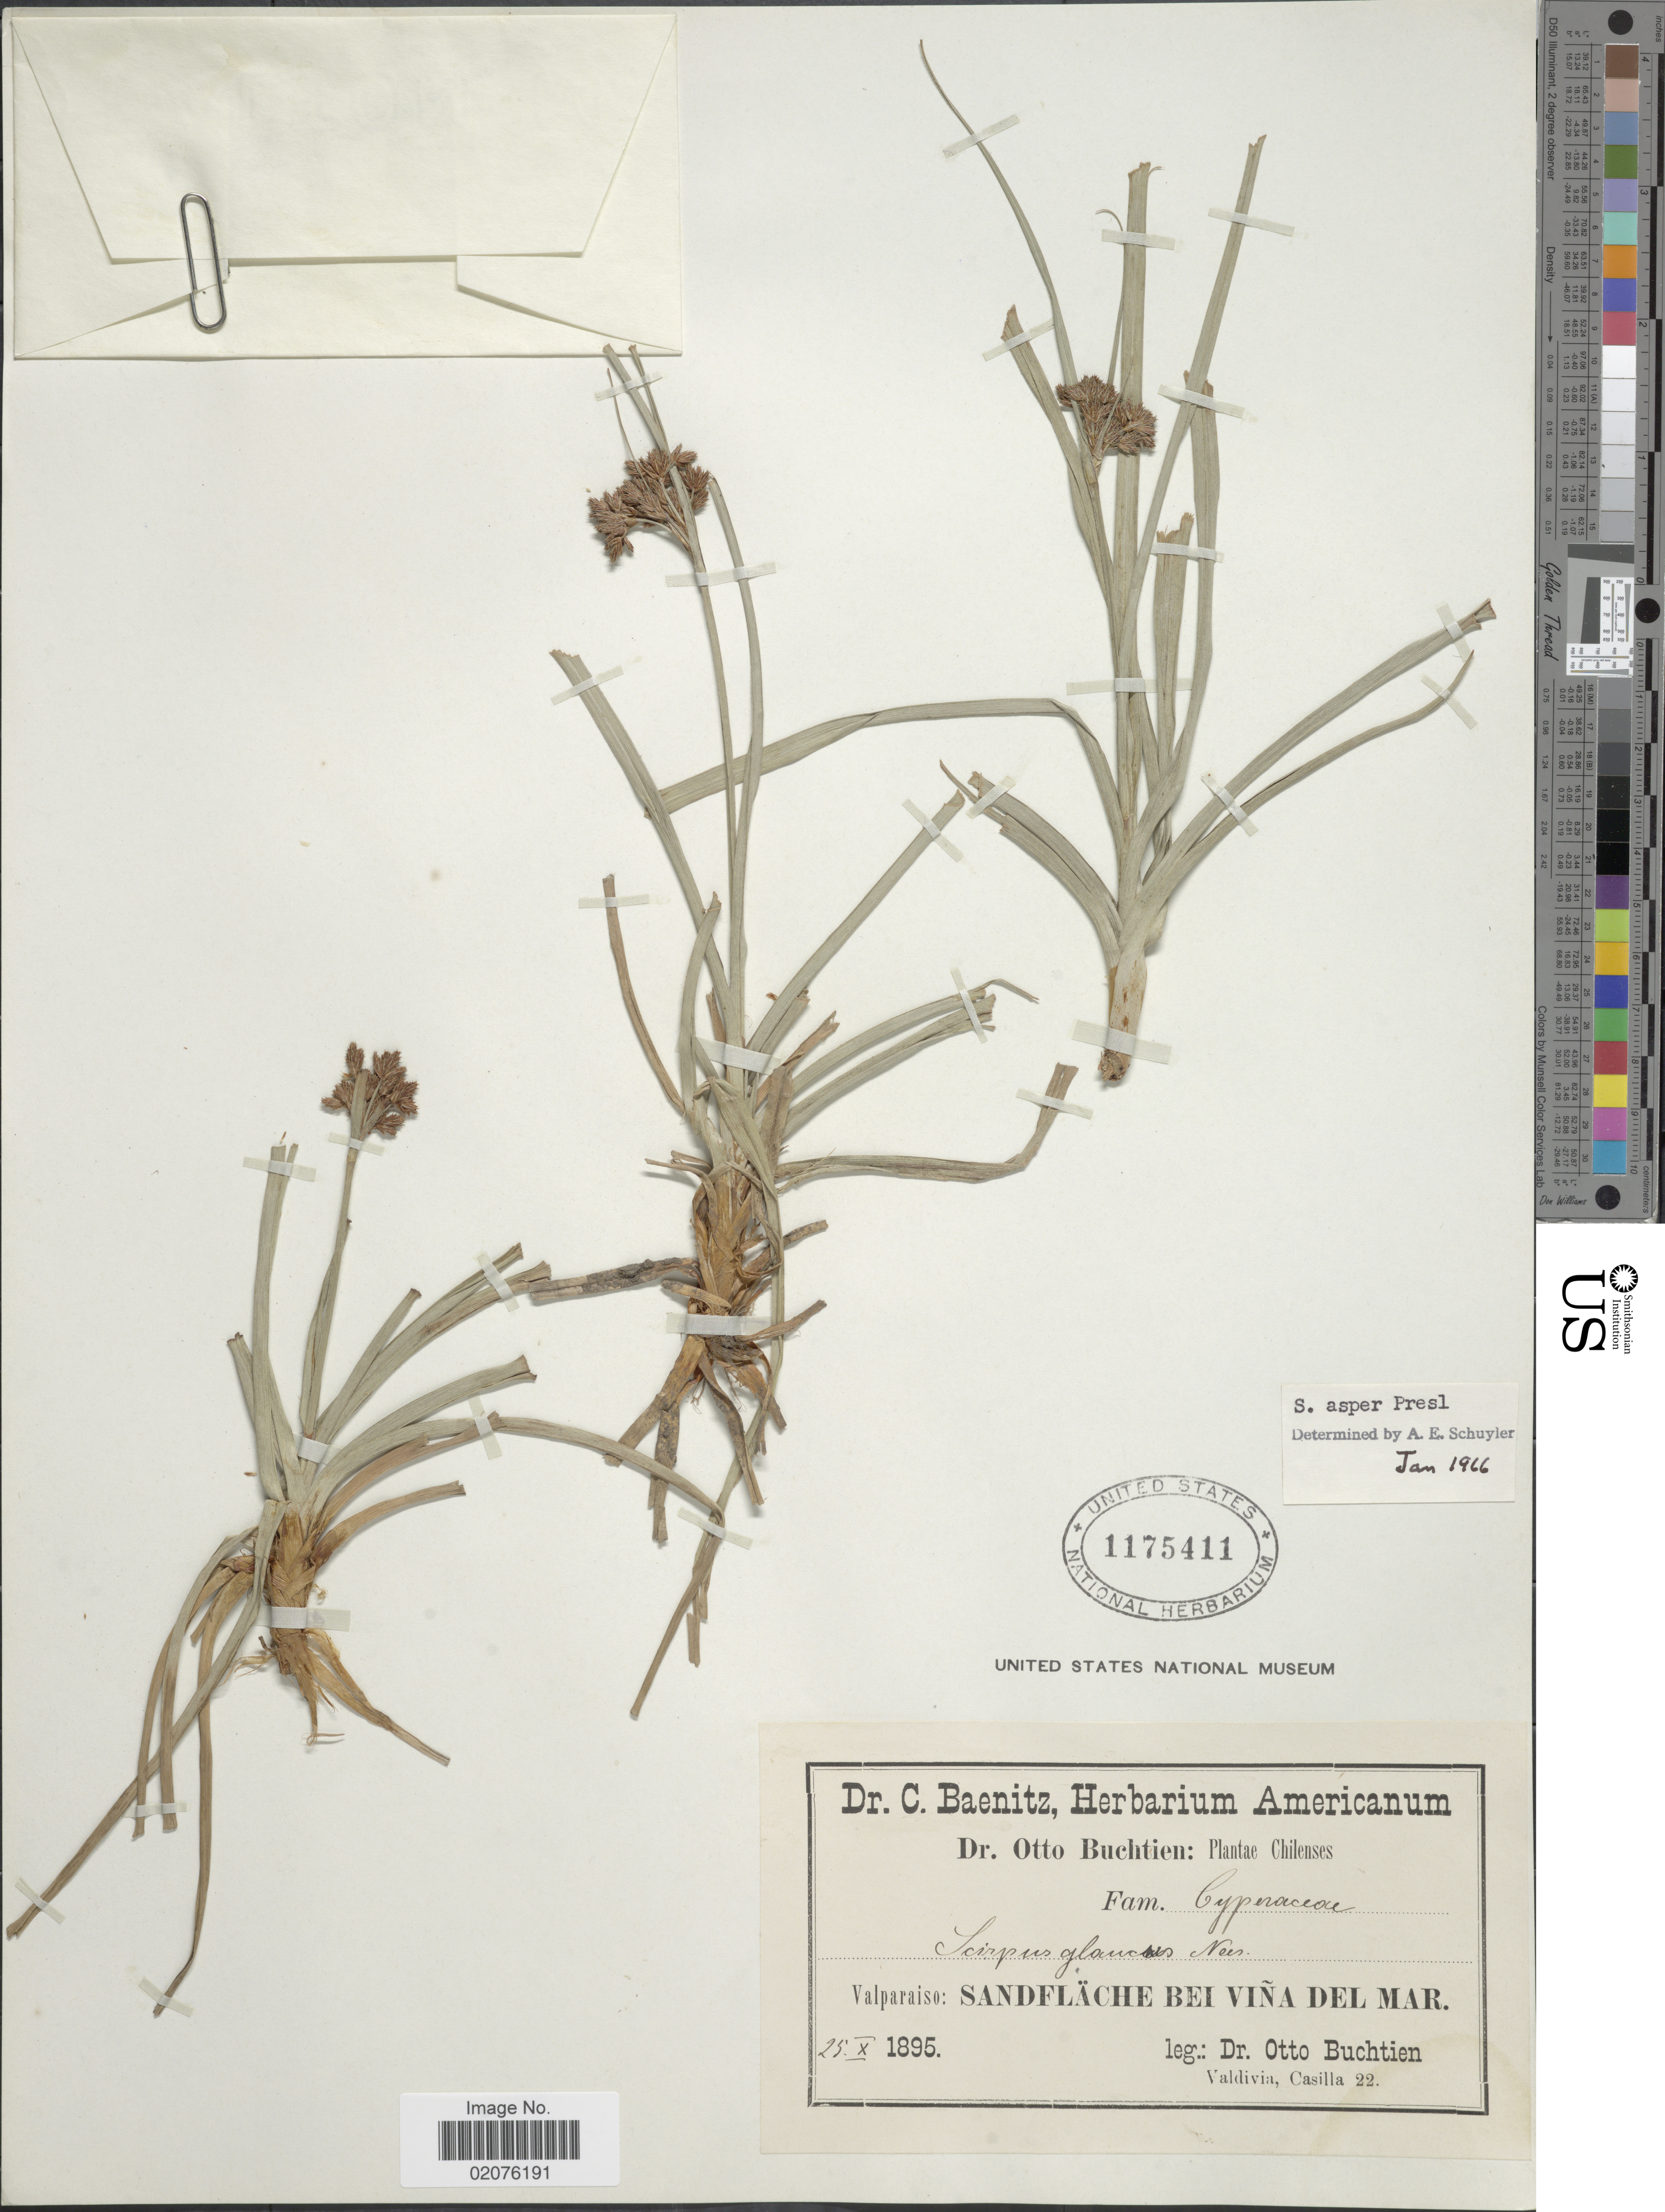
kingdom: Plantae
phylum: Tracheophyta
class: Liliopsida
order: Poales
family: Cyperaceae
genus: Rhodoscirpus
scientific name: Rhodoscirpus asper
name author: (J. Presl & C. Presl) Lév.-Bourret et al.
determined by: Strong, Mark T., (BOT), Smithsonian Institution - National Museum of Natural History (UNITED STATES)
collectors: O. Buchtien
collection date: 1895-10-25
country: Chile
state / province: Valparaíso (V)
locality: Sanflache bei Vina del Mar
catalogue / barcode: US 1175411